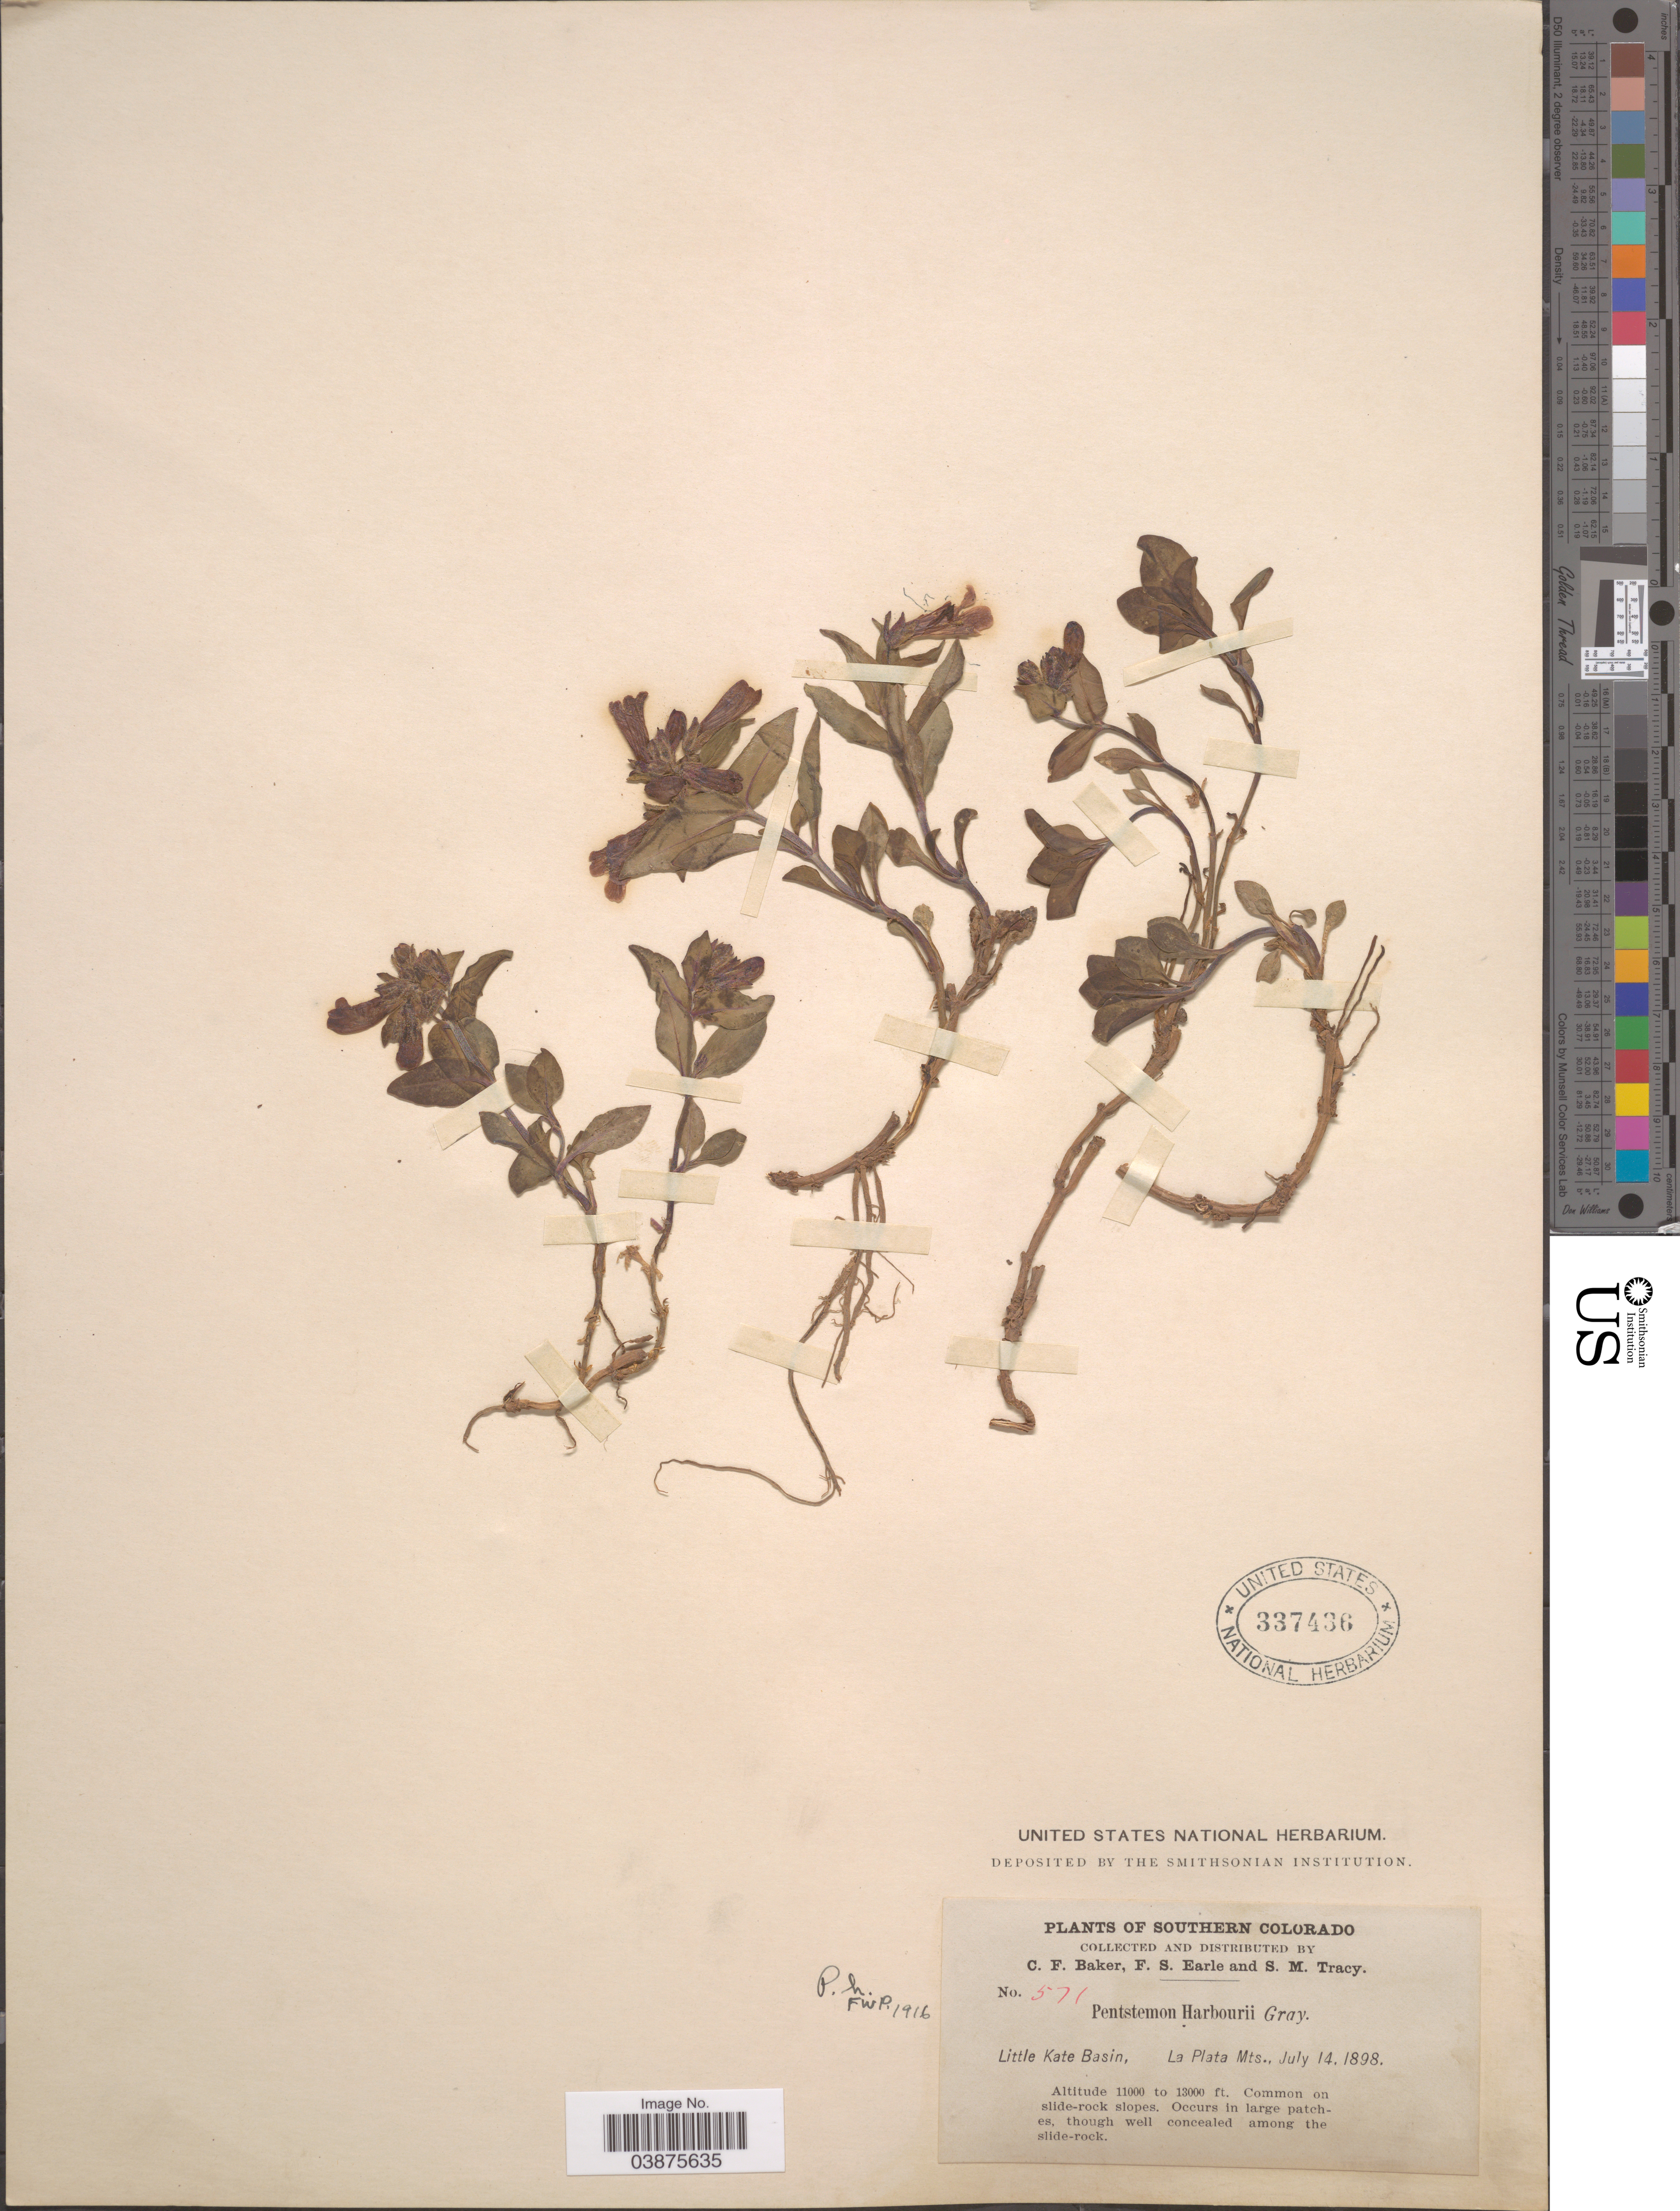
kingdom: Plantae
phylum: Tracheophyta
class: Magnoliopsida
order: Lamiales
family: Plantaginaceae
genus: Penstemon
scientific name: Penstemon harbourii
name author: A. Gray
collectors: C. F. Baker, F. S. Earle & S. M. Tracy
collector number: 571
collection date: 1898-07-14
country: United States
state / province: Colorado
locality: Southern Colorado. Little Kate Basin, La Plata Mts.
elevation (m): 3353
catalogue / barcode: US 337436